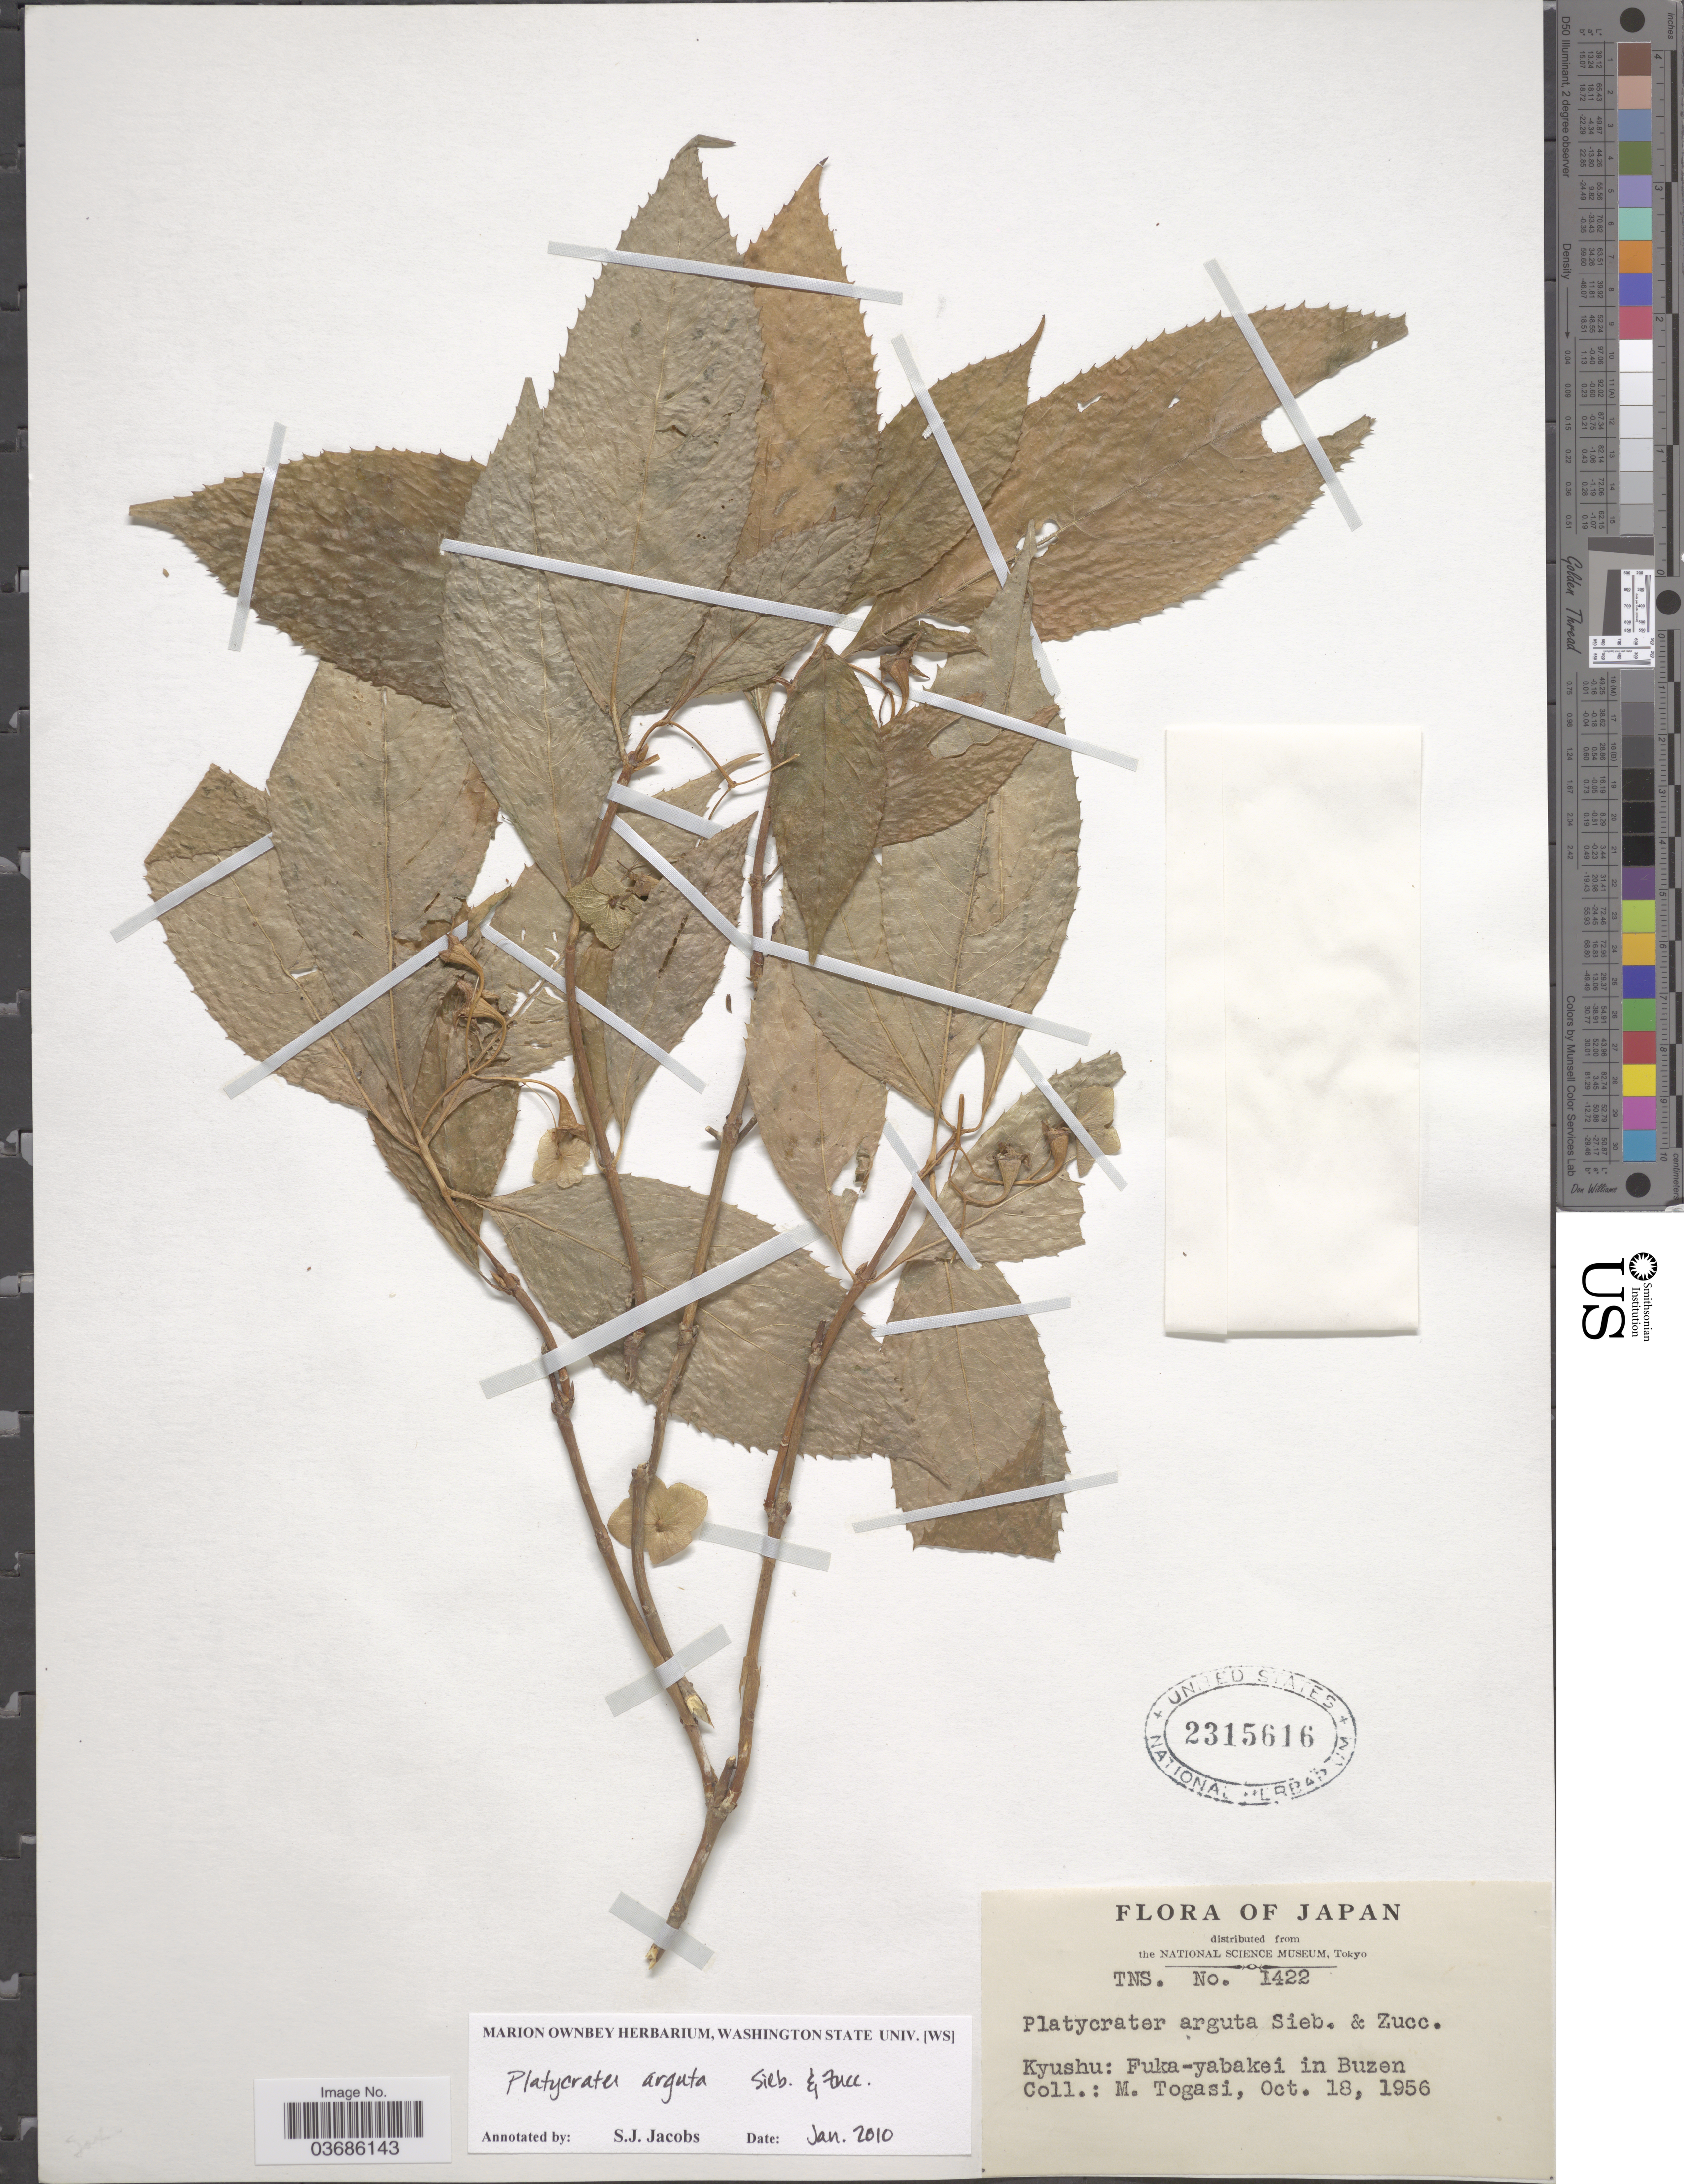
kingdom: Plantae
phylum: Tracheophyta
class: Magnoliopsida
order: Cornales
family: Hydrangeaceae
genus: Hydrangea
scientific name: Hydrangea platyarguta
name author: Y. De Smet & C. Granados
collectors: M. Togasi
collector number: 1422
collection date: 1956-10-18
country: Japan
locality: Kyushu: Fuka-yabakei in Buzen.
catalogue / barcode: US 2315616